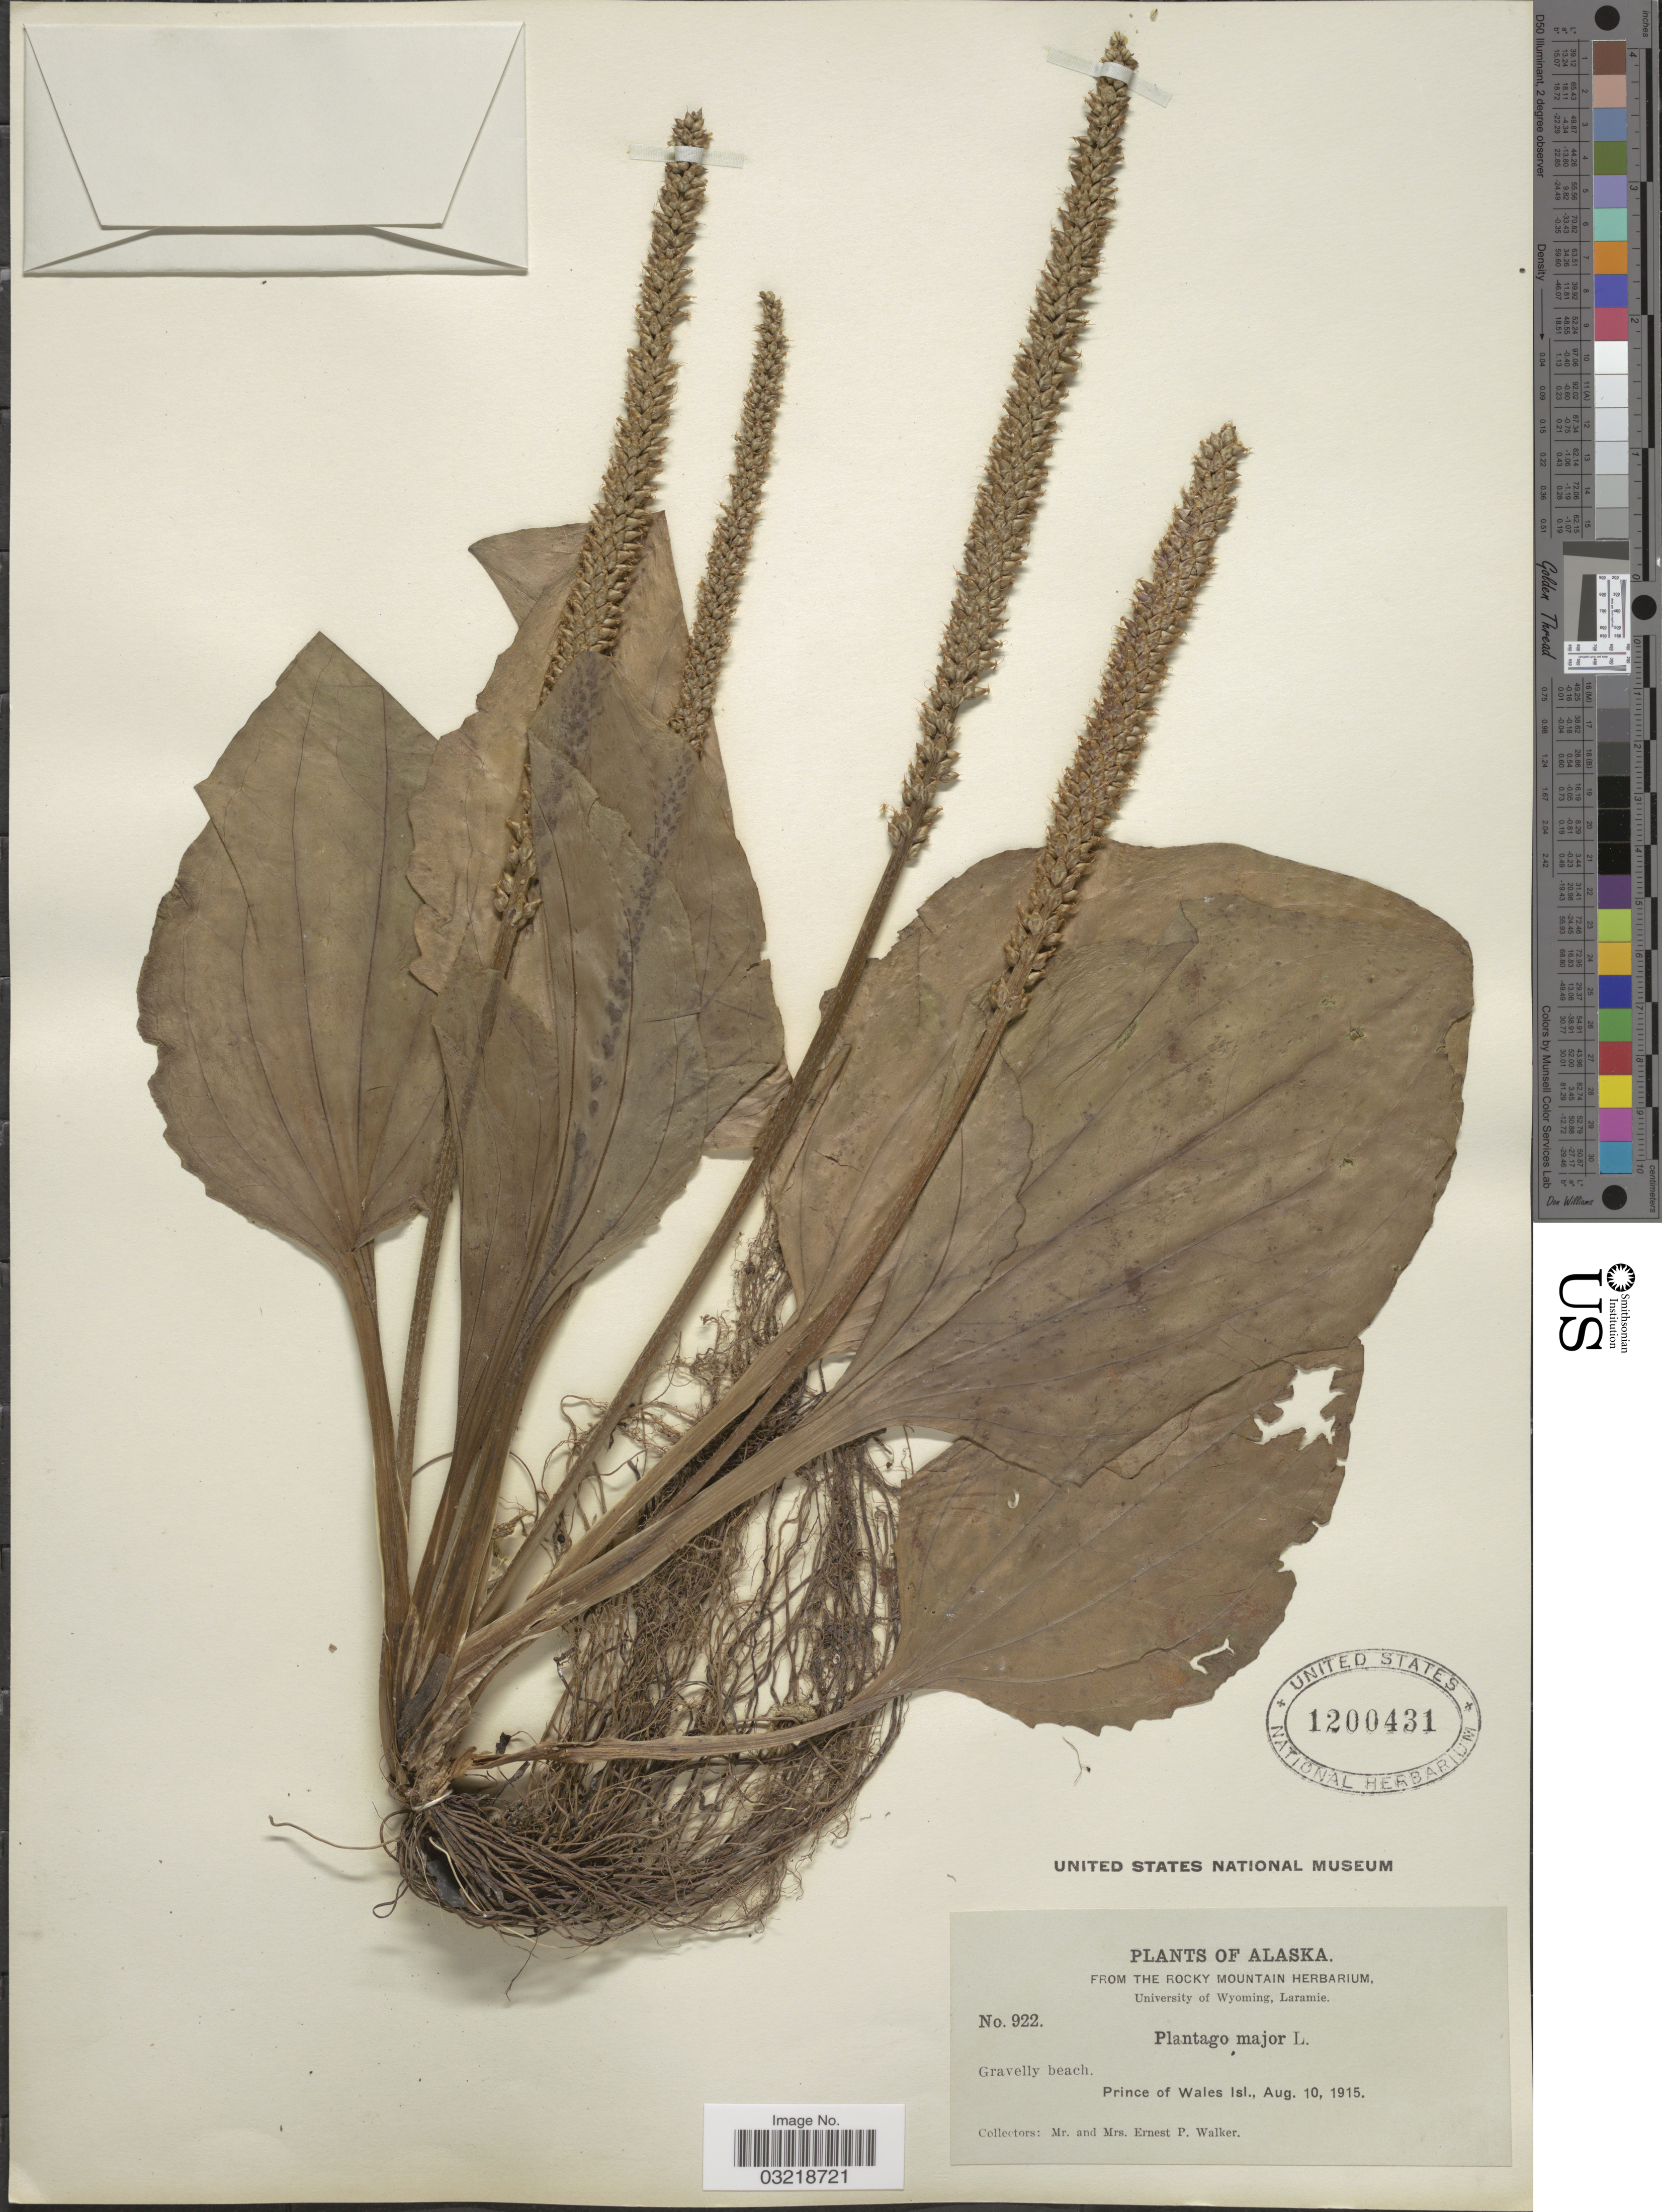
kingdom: Plantae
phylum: Tracheophyta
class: Magnoliopsida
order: Lamiales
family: Plantaginaceae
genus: Plantago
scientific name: Plantago major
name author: L.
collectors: E. P. Walker & E. Walker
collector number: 922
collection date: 1915-08-10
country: United States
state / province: Alaska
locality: Prince of Wales Isl.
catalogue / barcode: US 1200431